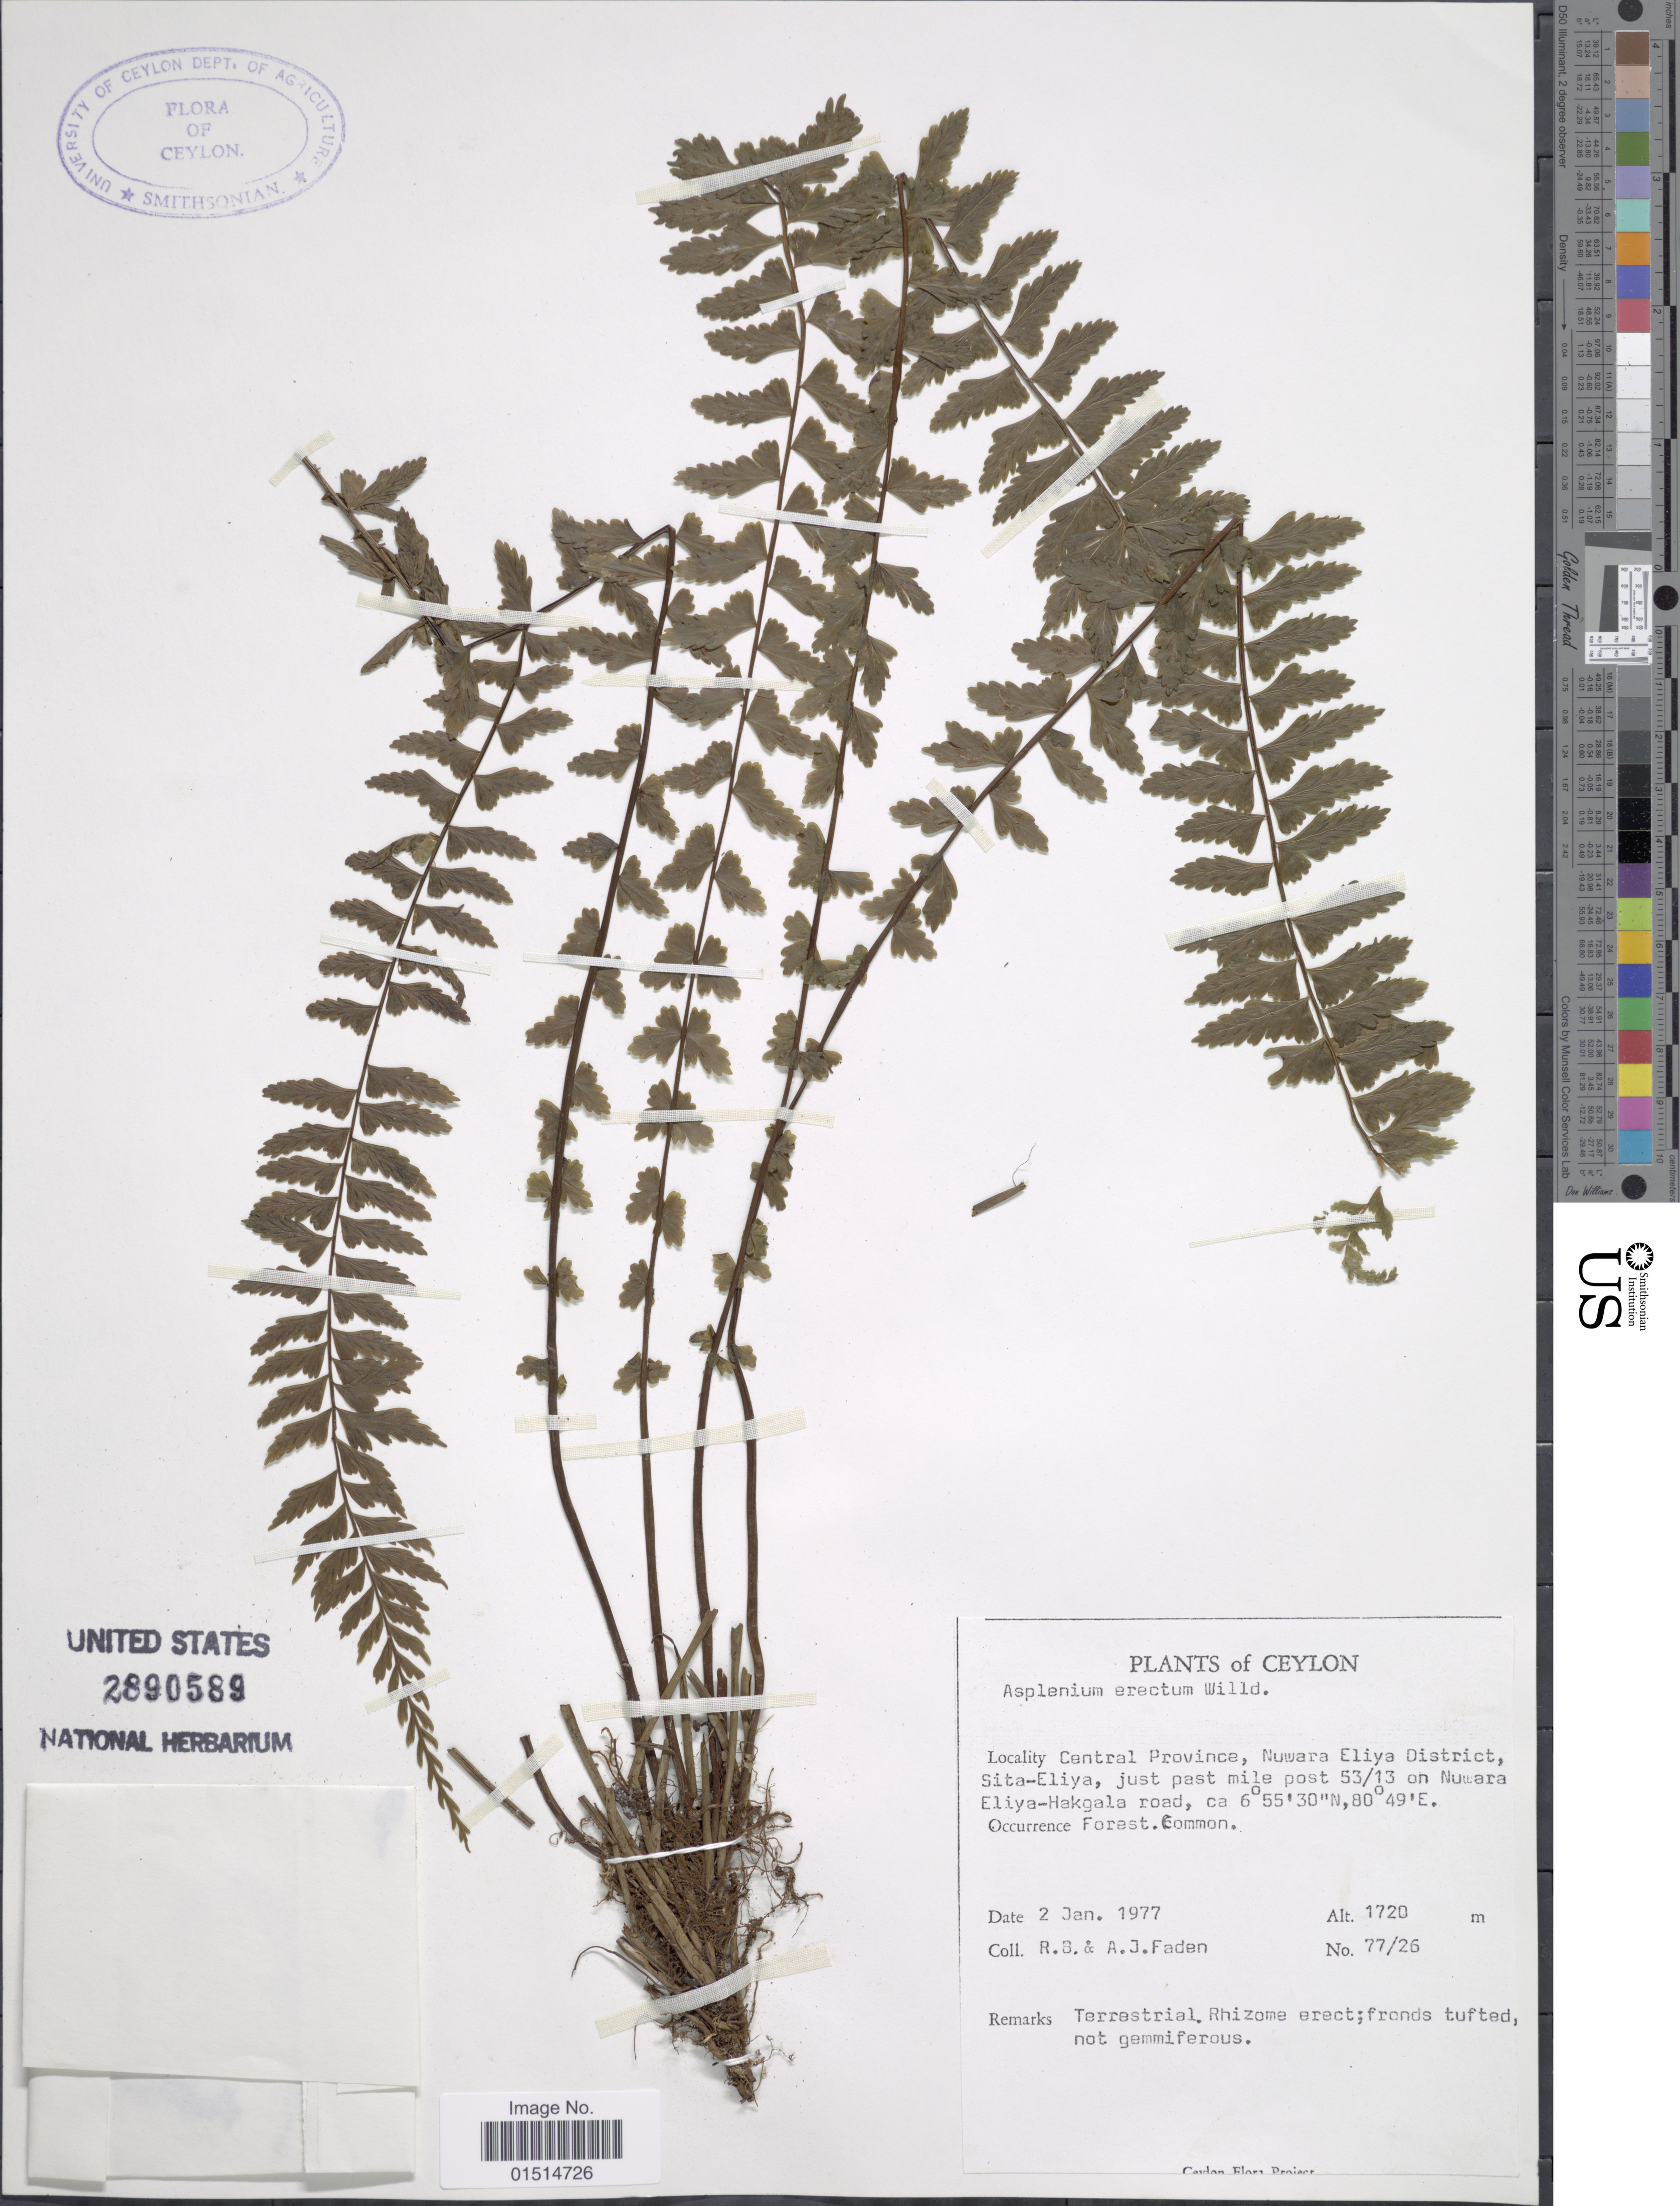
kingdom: Plantae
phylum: Tracheophyta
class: Polypodiopsida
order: Polypodiales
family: Aspleniaceae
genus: Asplenium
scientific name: Asplenium erectum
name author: Bory ex Willd.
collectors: R. B. Faden & A. J. Faden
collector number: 77/26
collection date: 1977-01-02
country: Sri Lanka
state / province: Central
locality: Ceylon, Central Province, Nuwara Eliya District, Sita - Eliya, just past mile post 53/13 on Nuwara Eliya - Hakgala road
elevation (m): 1720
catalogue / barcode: US 2890589